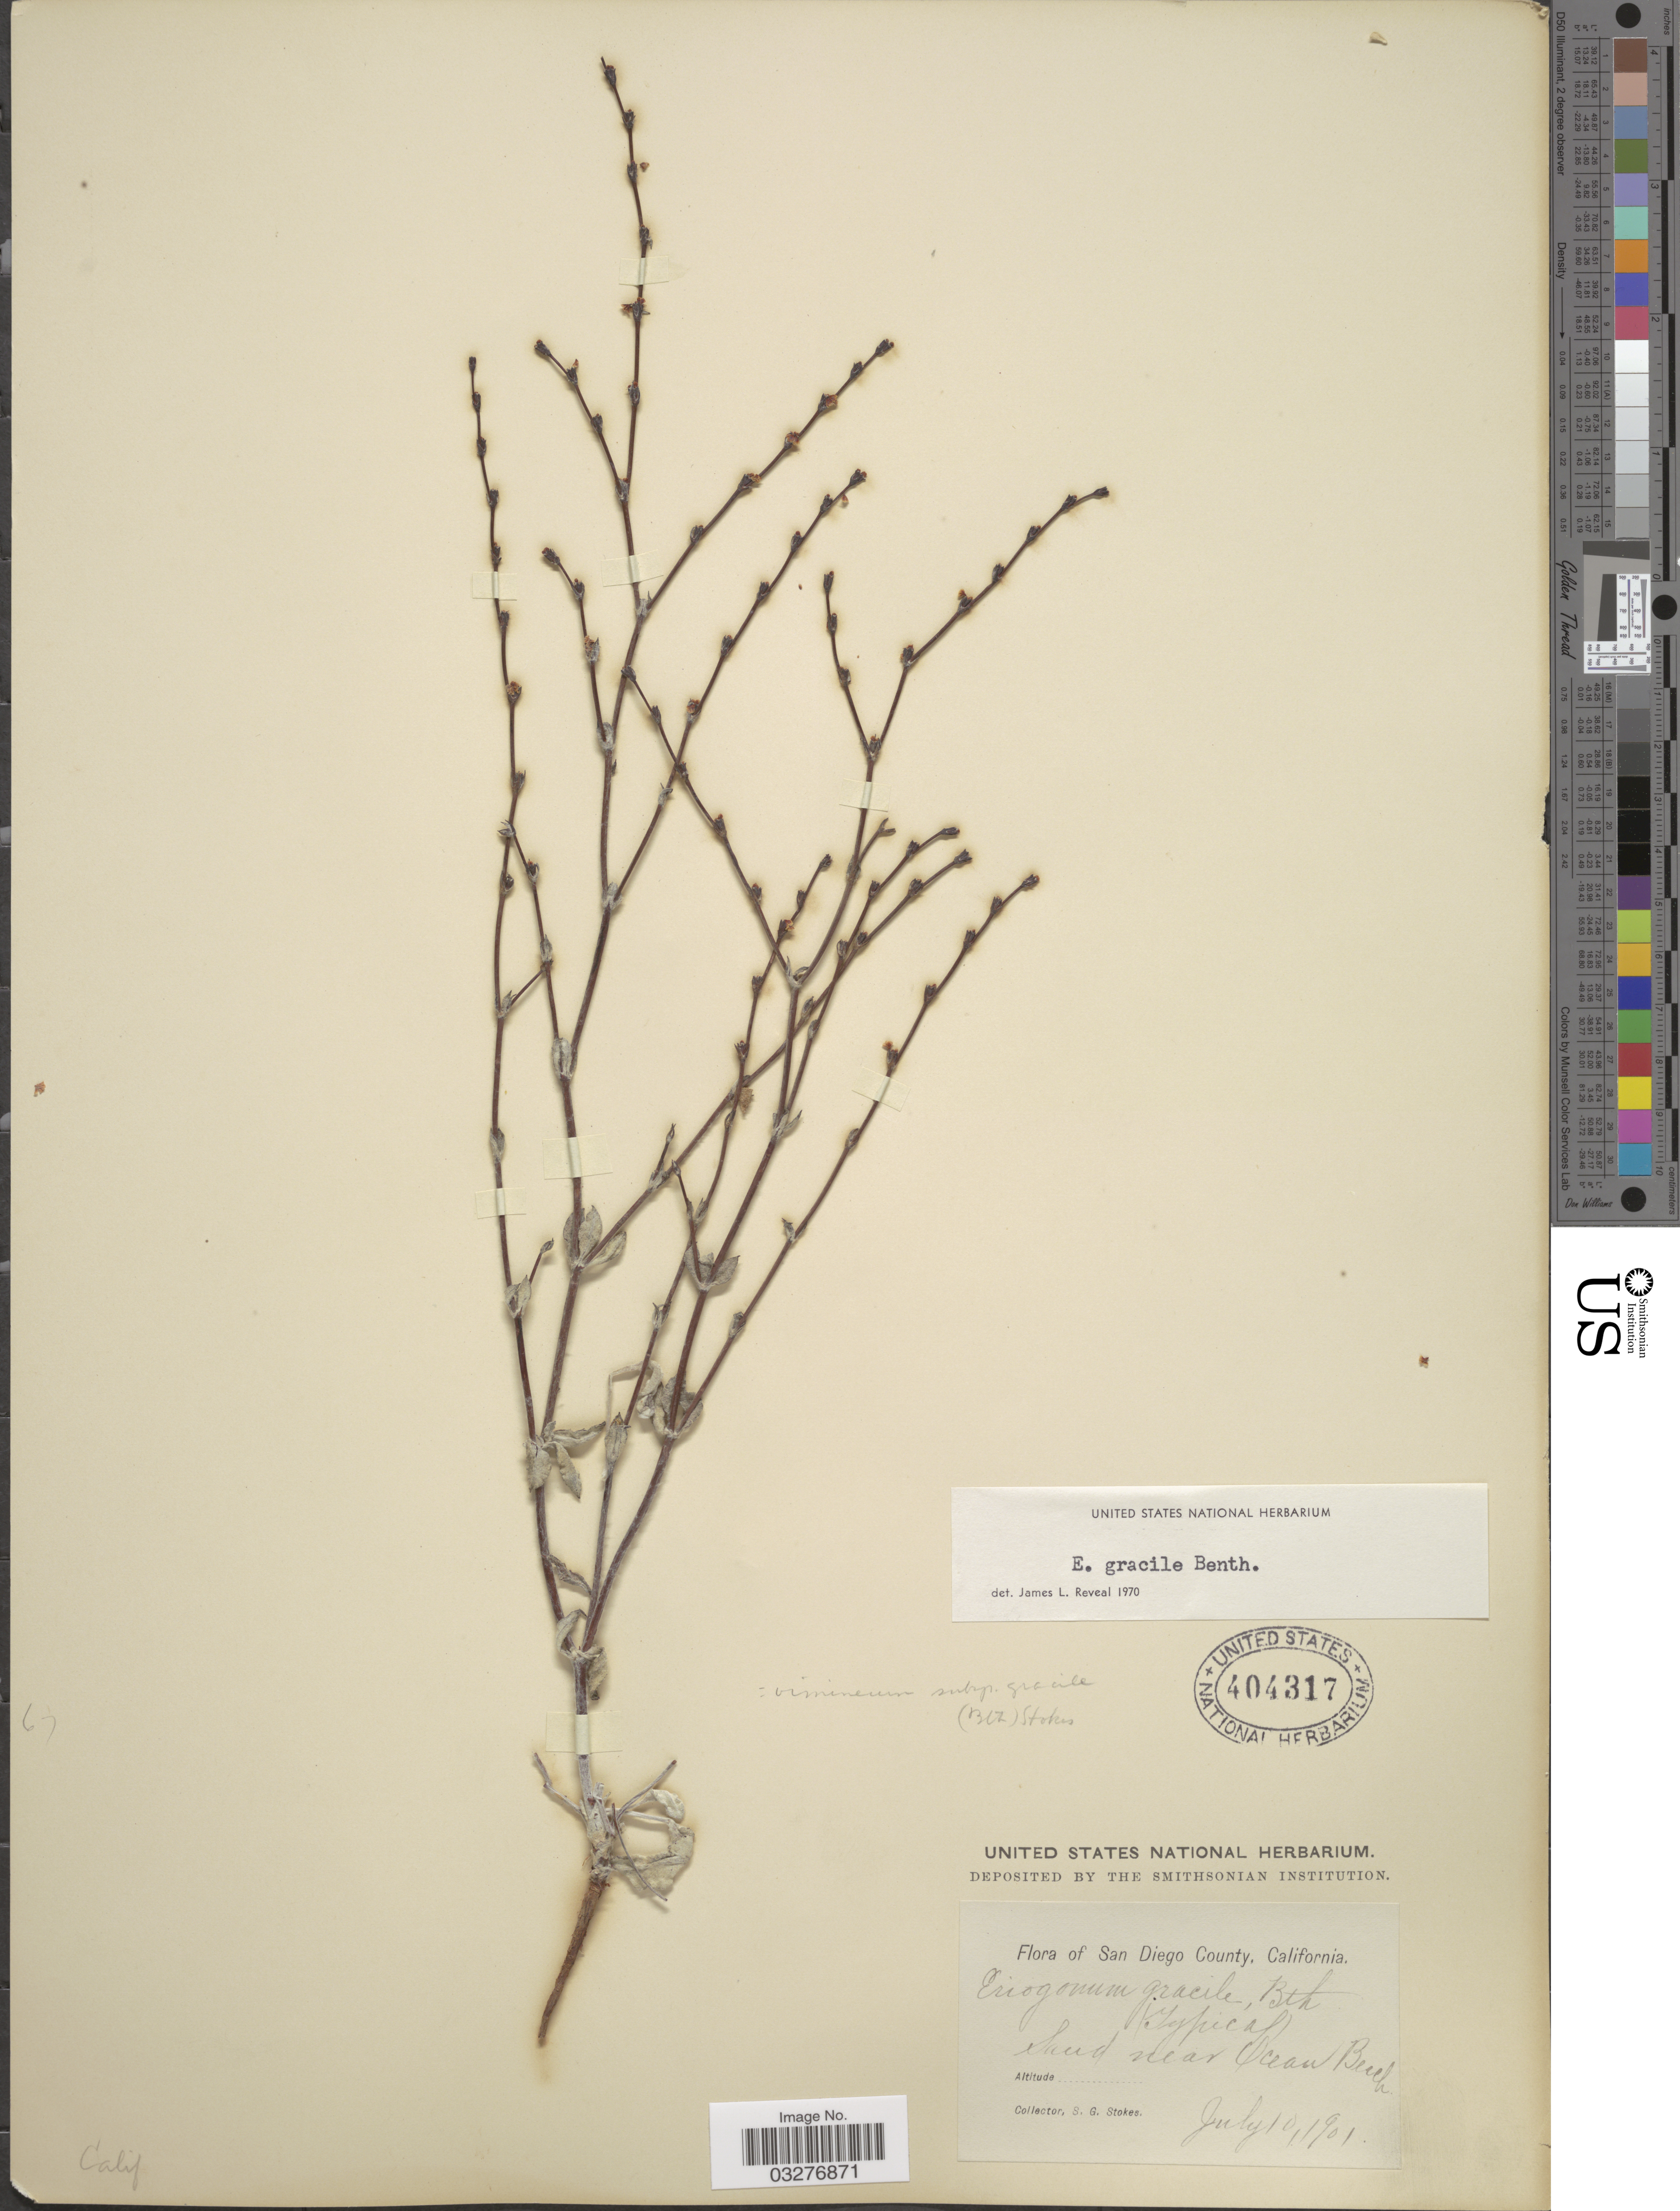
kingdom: Plantae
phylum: Tracheophyta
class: Magnoliopsida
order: Caryophyllales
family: Polygonaceae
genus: Eriogonum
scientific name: Eriogonum gracile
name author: Benth.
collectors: S. G. Stokes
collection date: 1901-07-10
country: United States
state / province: California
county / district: San Diego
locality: San Diego County. Sand near Ocean Beach.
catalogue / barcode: US 404317